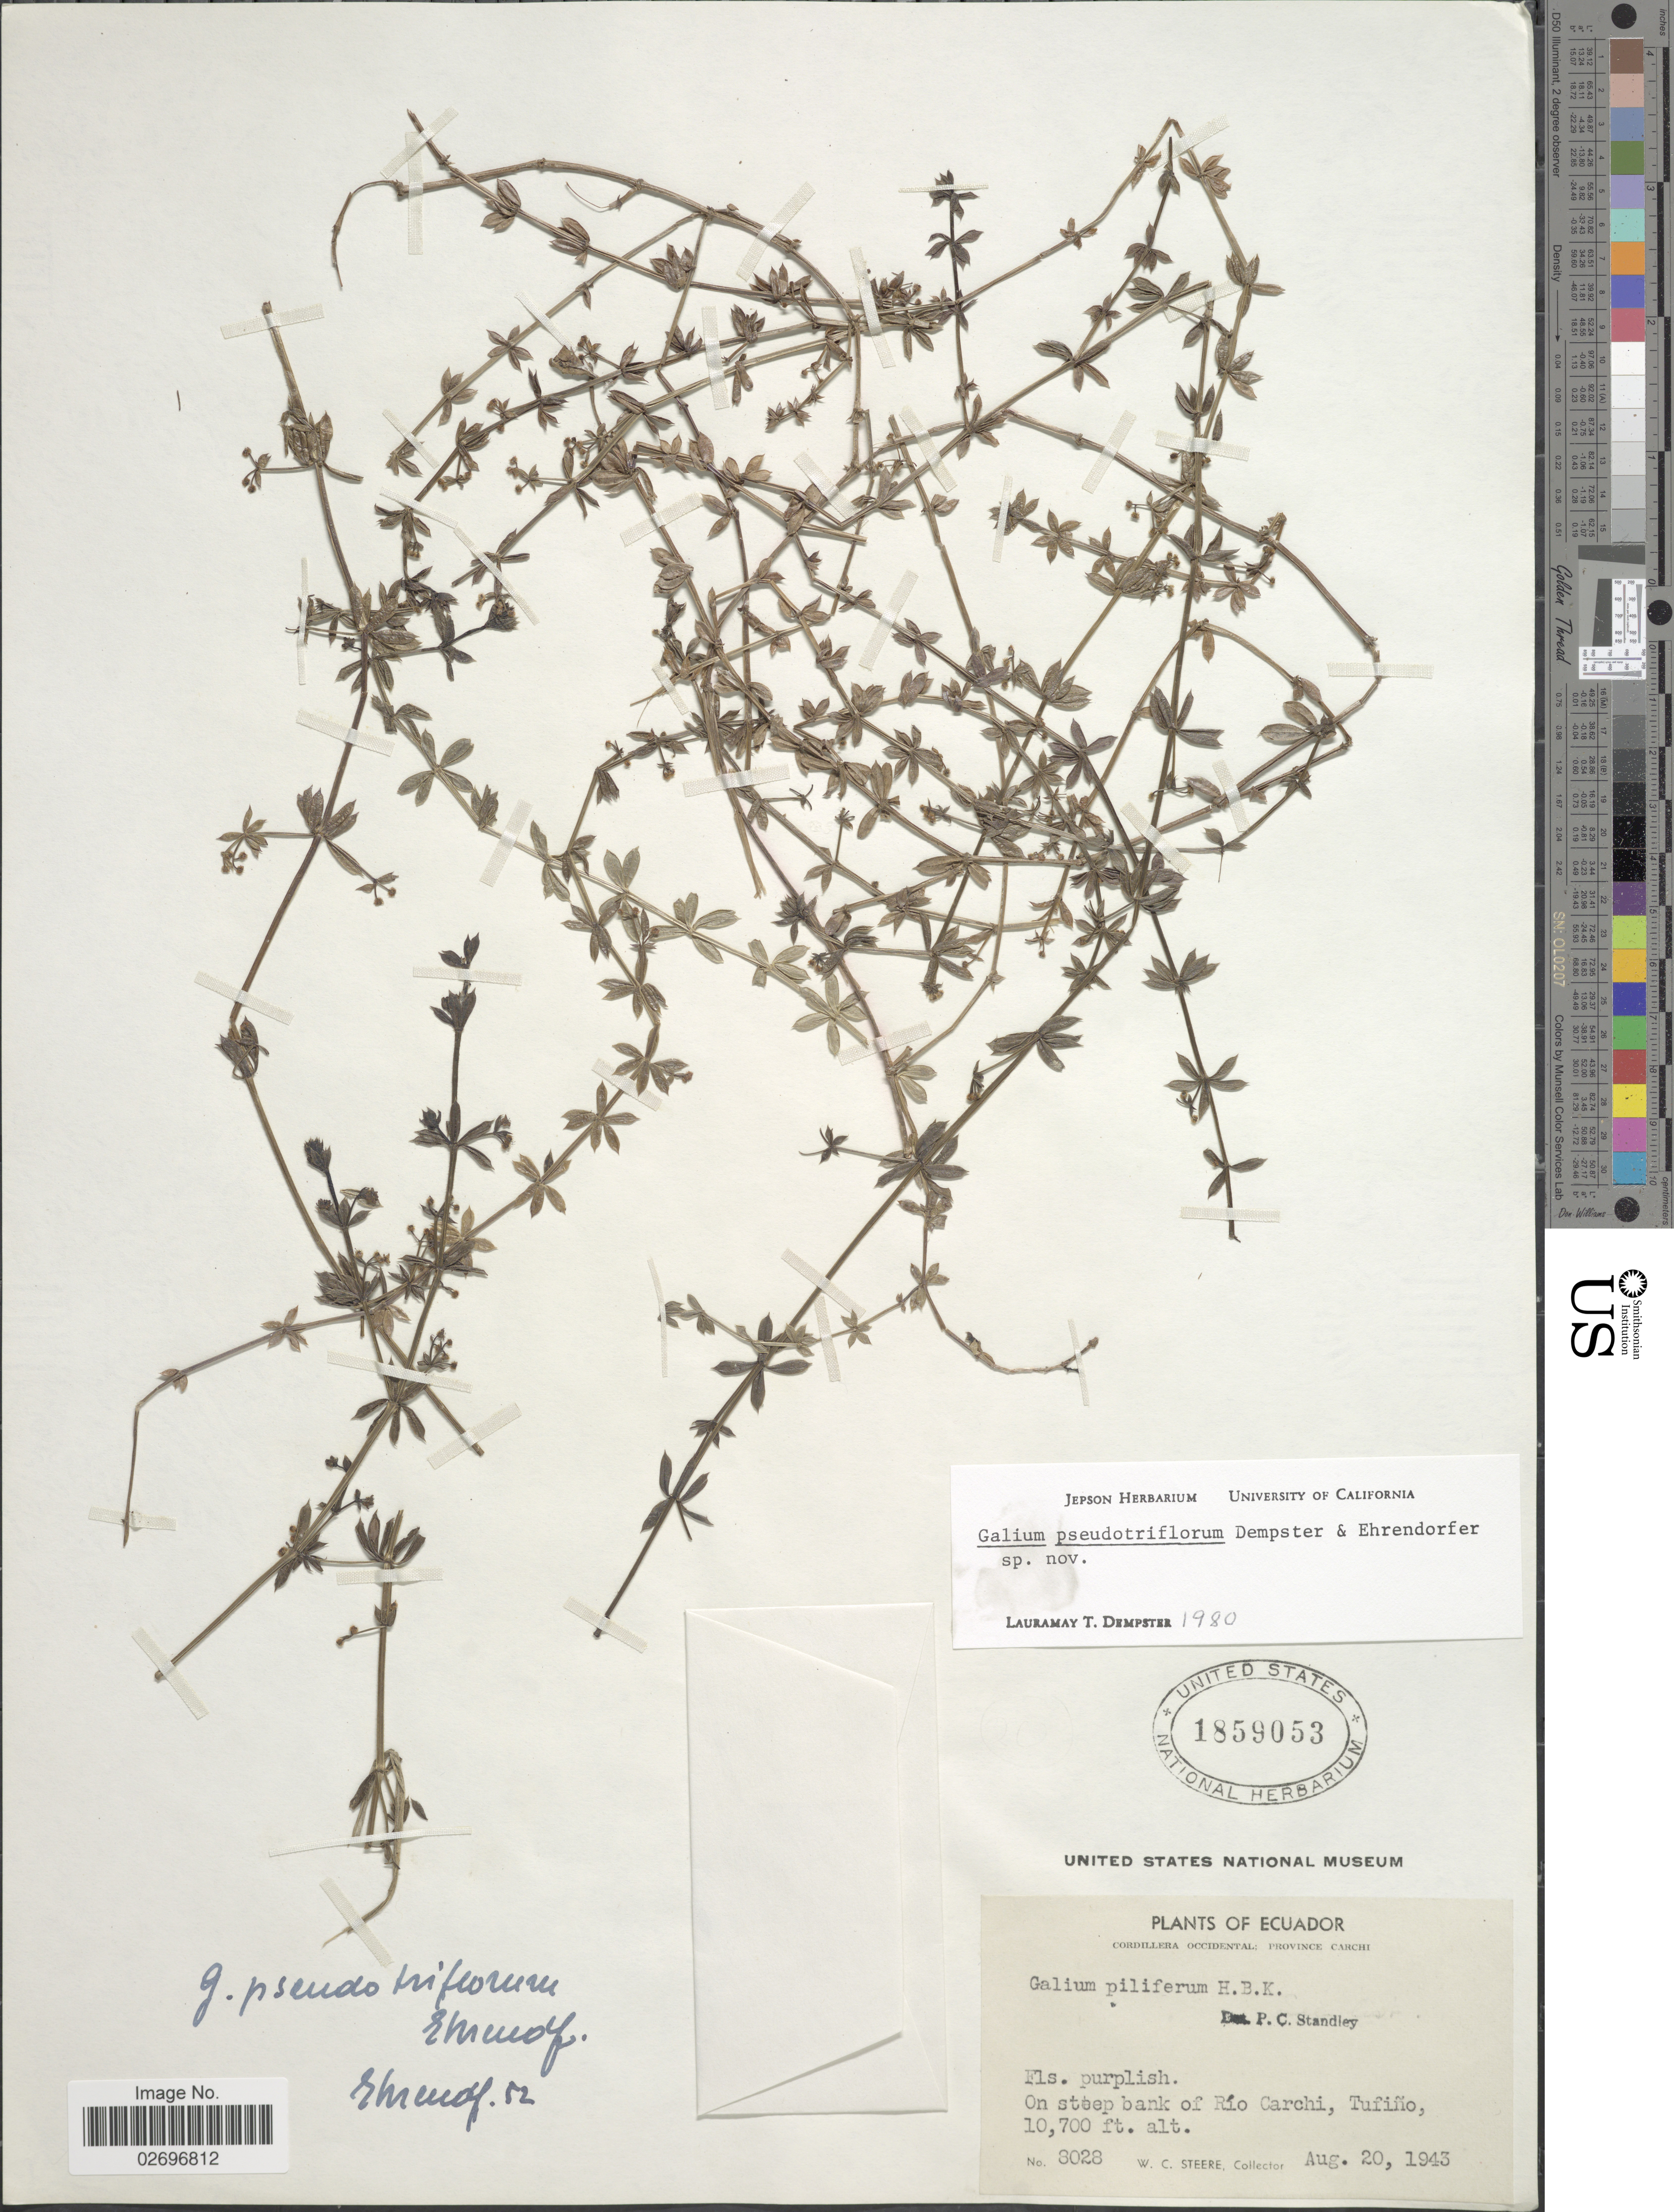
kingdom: Plantae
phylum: Tracheophyta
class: Magnoliopsida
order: Gentianales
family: Rubiaceae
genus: Galium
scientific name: Galium pseudotriflorum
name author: Dempster & Ehrend.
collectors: W. C. Steere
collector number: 8028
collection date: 1943-08-20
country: Ecuador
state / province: Carchi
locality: Cordillera Oriental, On steep bank of Río Garchi, Tufiño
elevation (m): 3261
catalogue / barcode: US 1859053